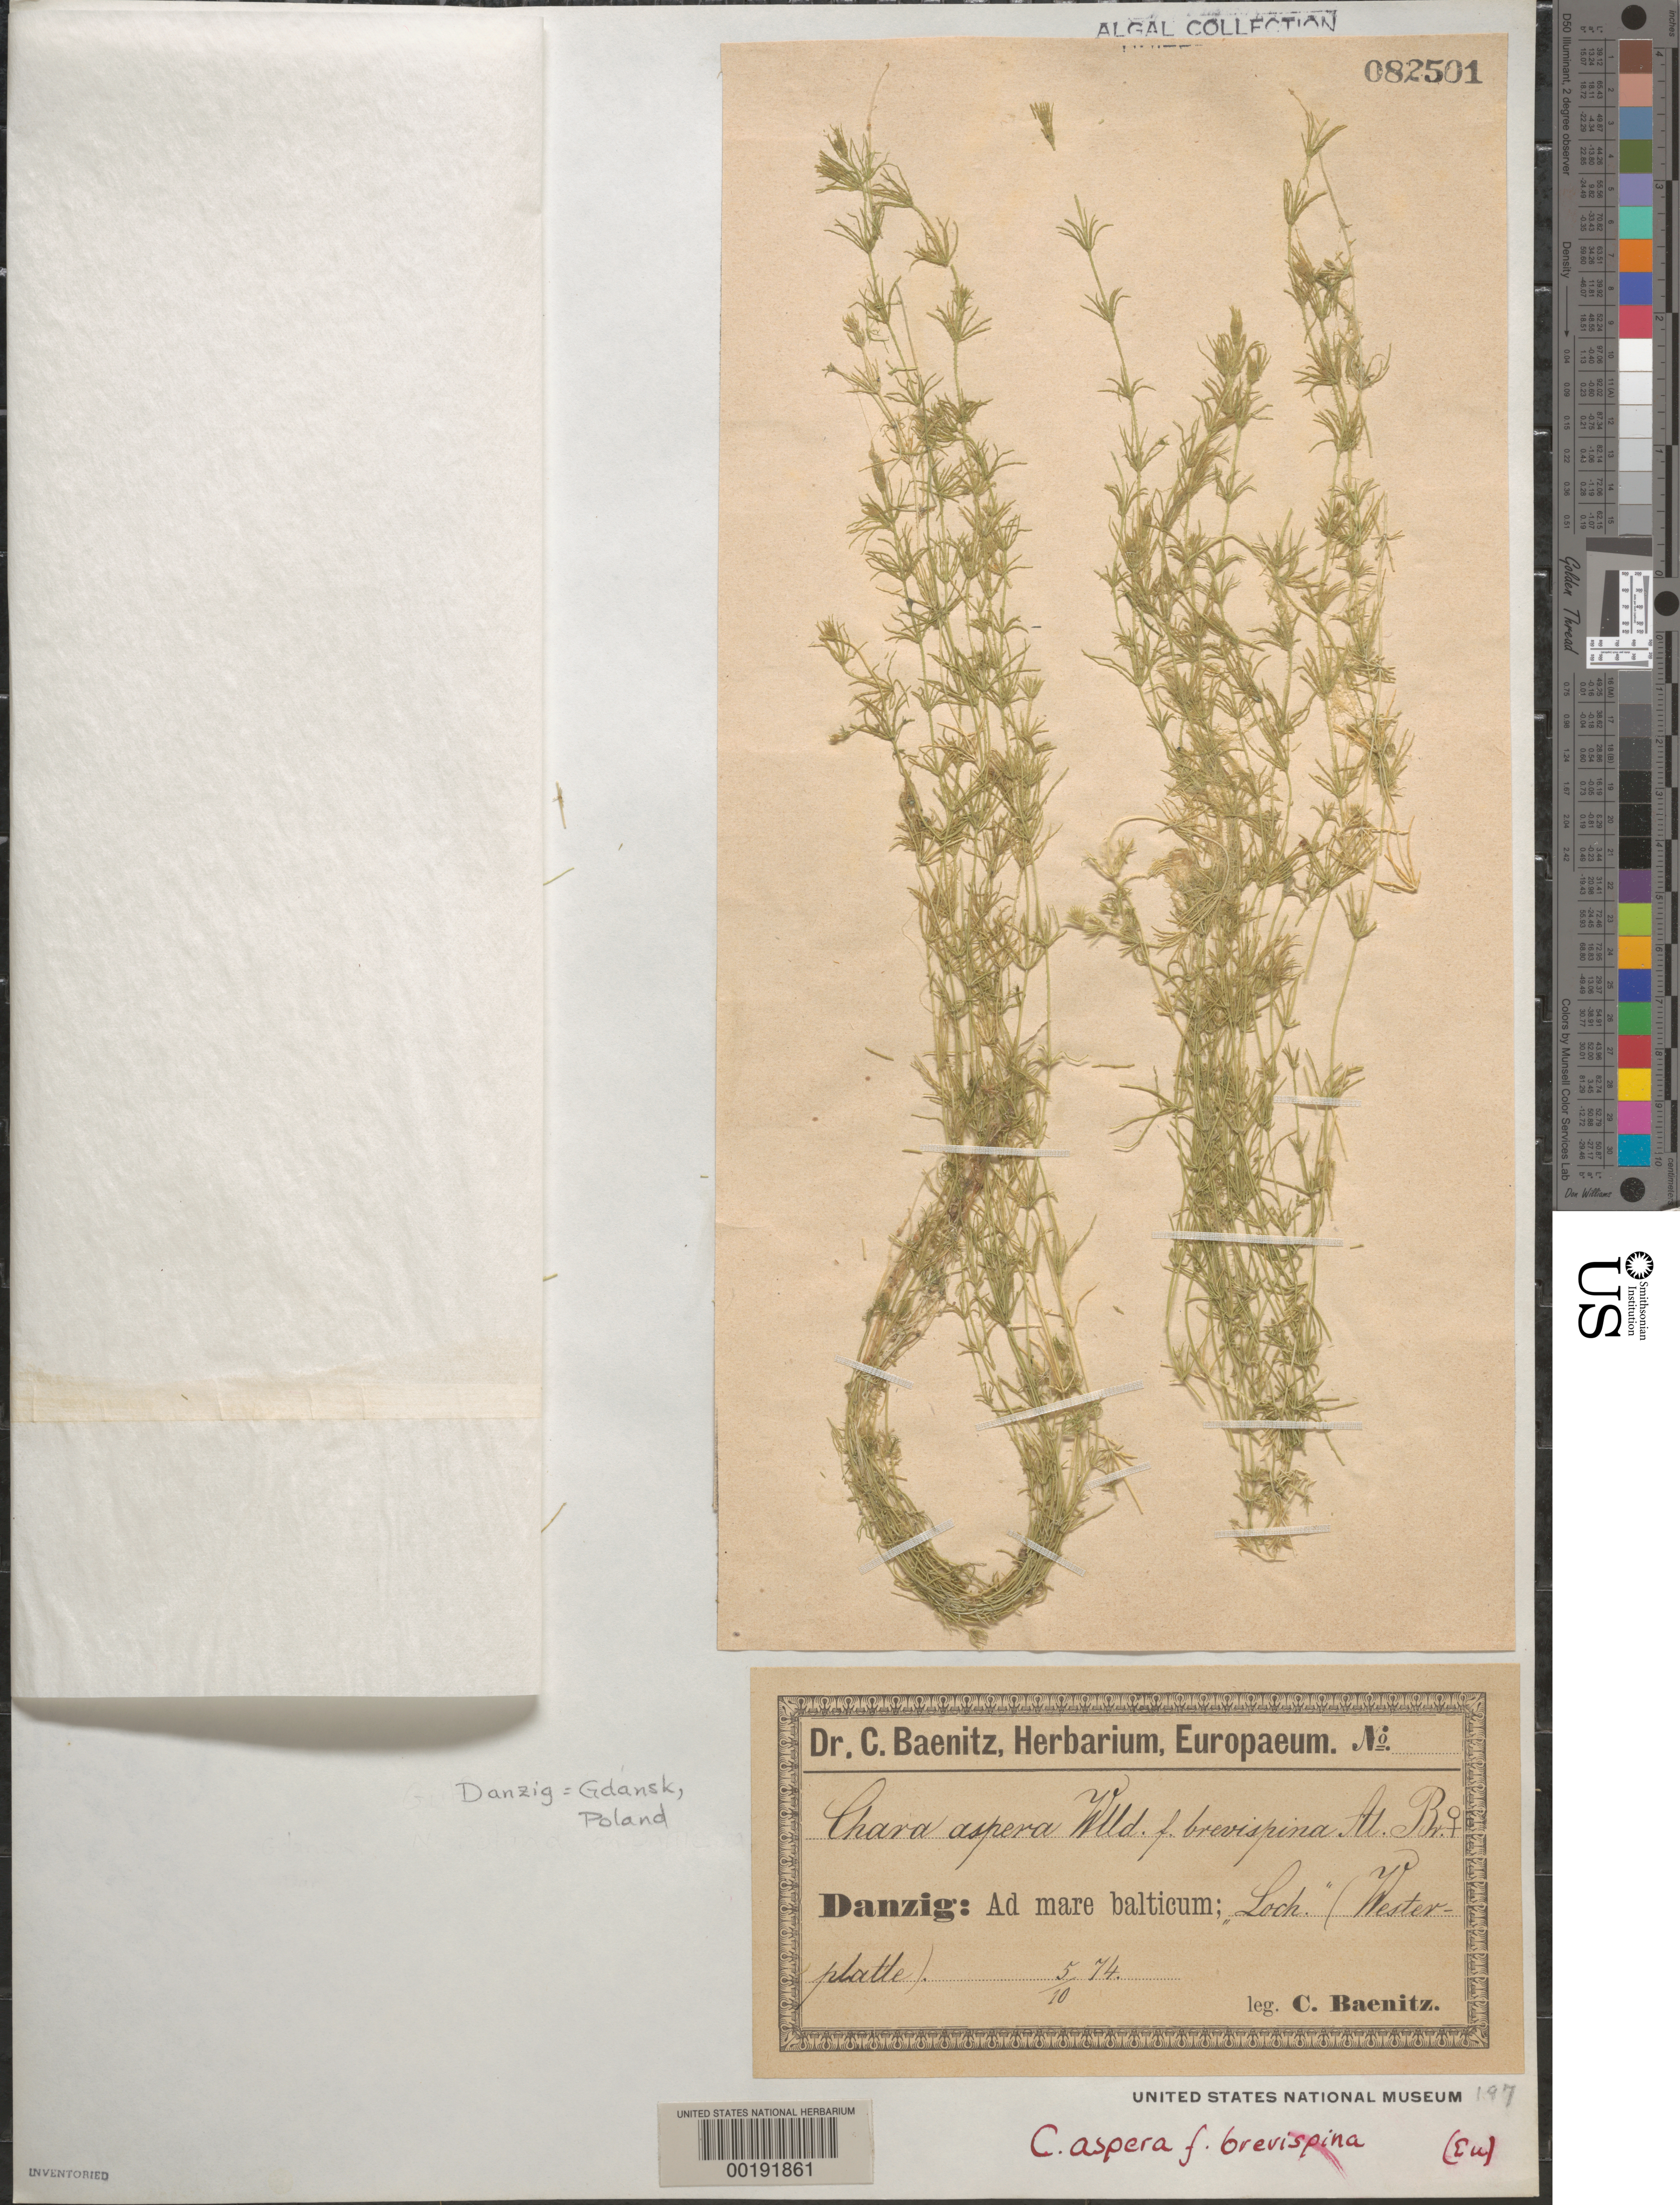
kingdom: Plantae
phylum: Charophyta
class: Charophyceae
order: Charales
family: Characeae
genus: Chara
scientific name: Chara aspera f. brevispina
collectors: C. G. Baenitz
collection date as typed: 05 Oct 1874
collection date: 1874-10-05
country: Poland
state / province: Pomorskie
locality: Westerplatte, gdansk, baltic sea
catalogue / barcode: US 82501